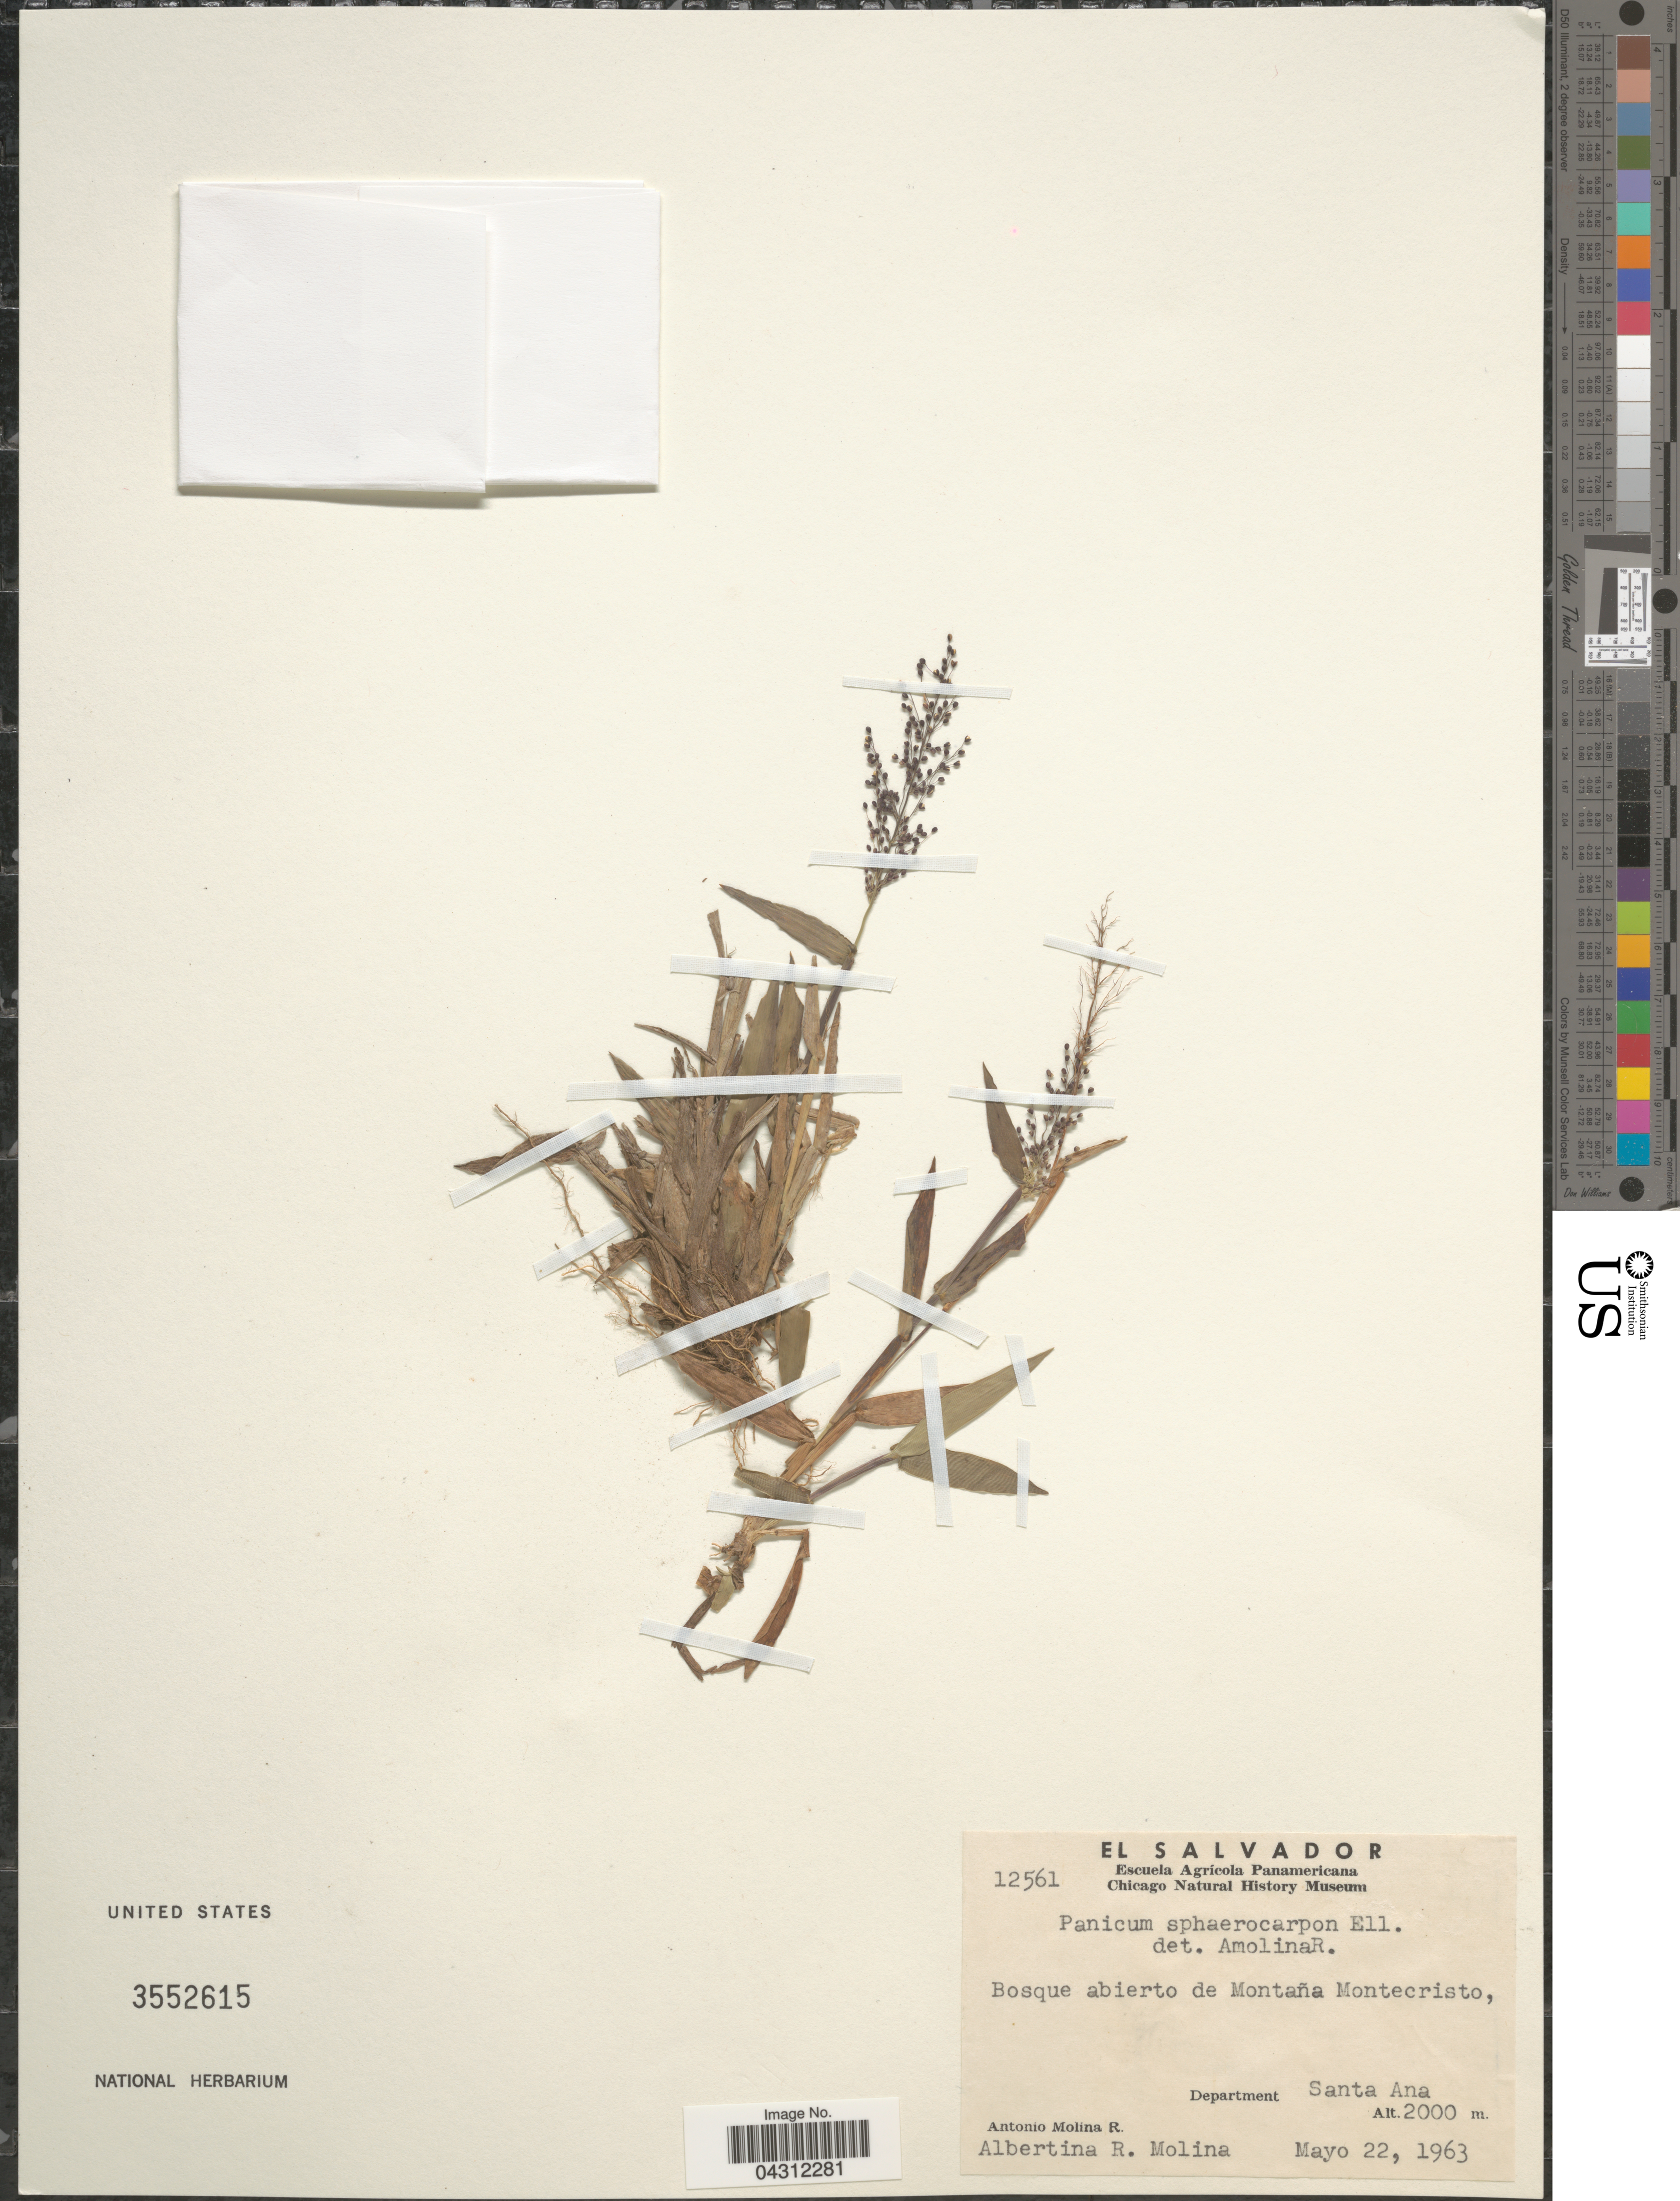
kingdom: Plantae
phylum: Tracheophyta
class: Liliopsida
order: Poales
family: Poaceae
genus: Dichanthelium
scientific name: Dichanthelium sphaerocarpon var. sphaerocarpon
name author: (Elliott) Gould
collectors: A. Molina R. & A. R. Molina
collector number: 12561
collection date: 1963-05-22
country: El Salvador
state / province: Santa Ana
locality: Bosque abierto de Montaña Montecristo. Department of Santa Ana.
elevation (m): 2000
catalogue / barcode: US 3552615